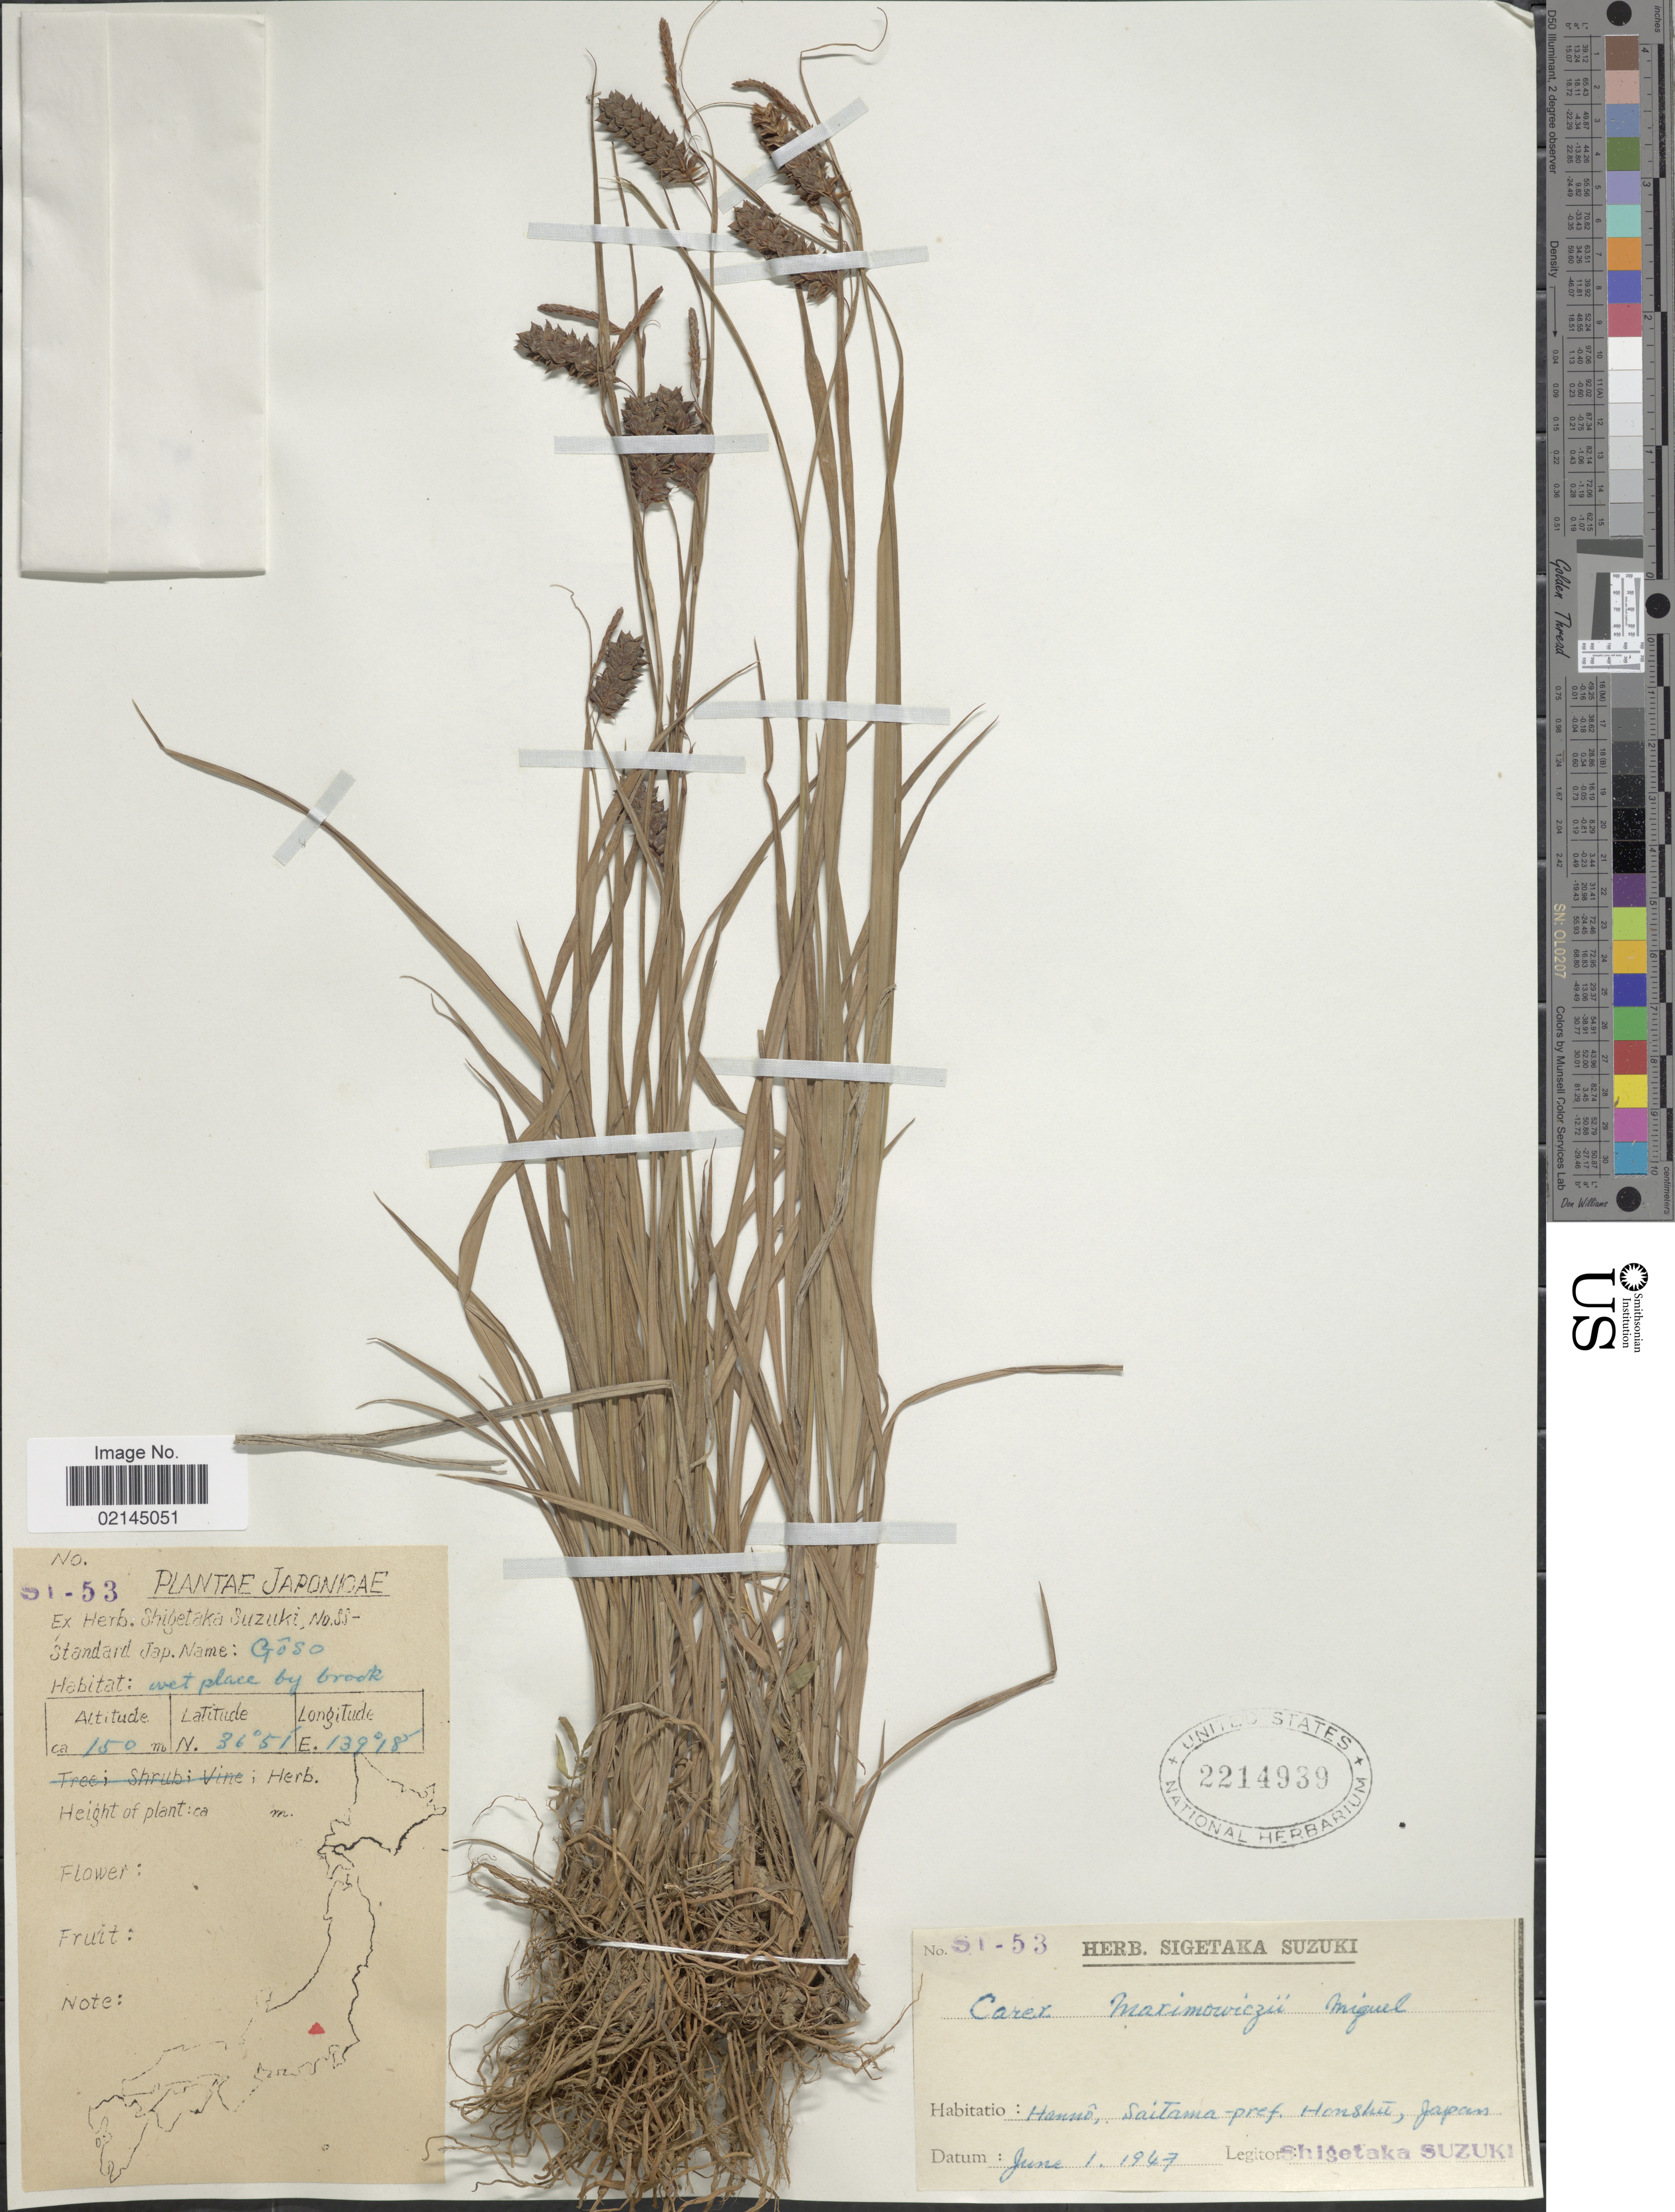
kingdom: Plantae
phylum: Tracheophyta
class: Liliopsida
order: Poales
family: Cyperaceae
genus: Carex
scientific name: Carex maximowiczii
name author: Miq.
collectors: S. Suzuki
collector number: S-53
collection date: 1947-06-01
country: Japan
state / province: Saitama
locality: Hanno, Honshu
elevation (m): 150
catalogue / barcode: US 2214939